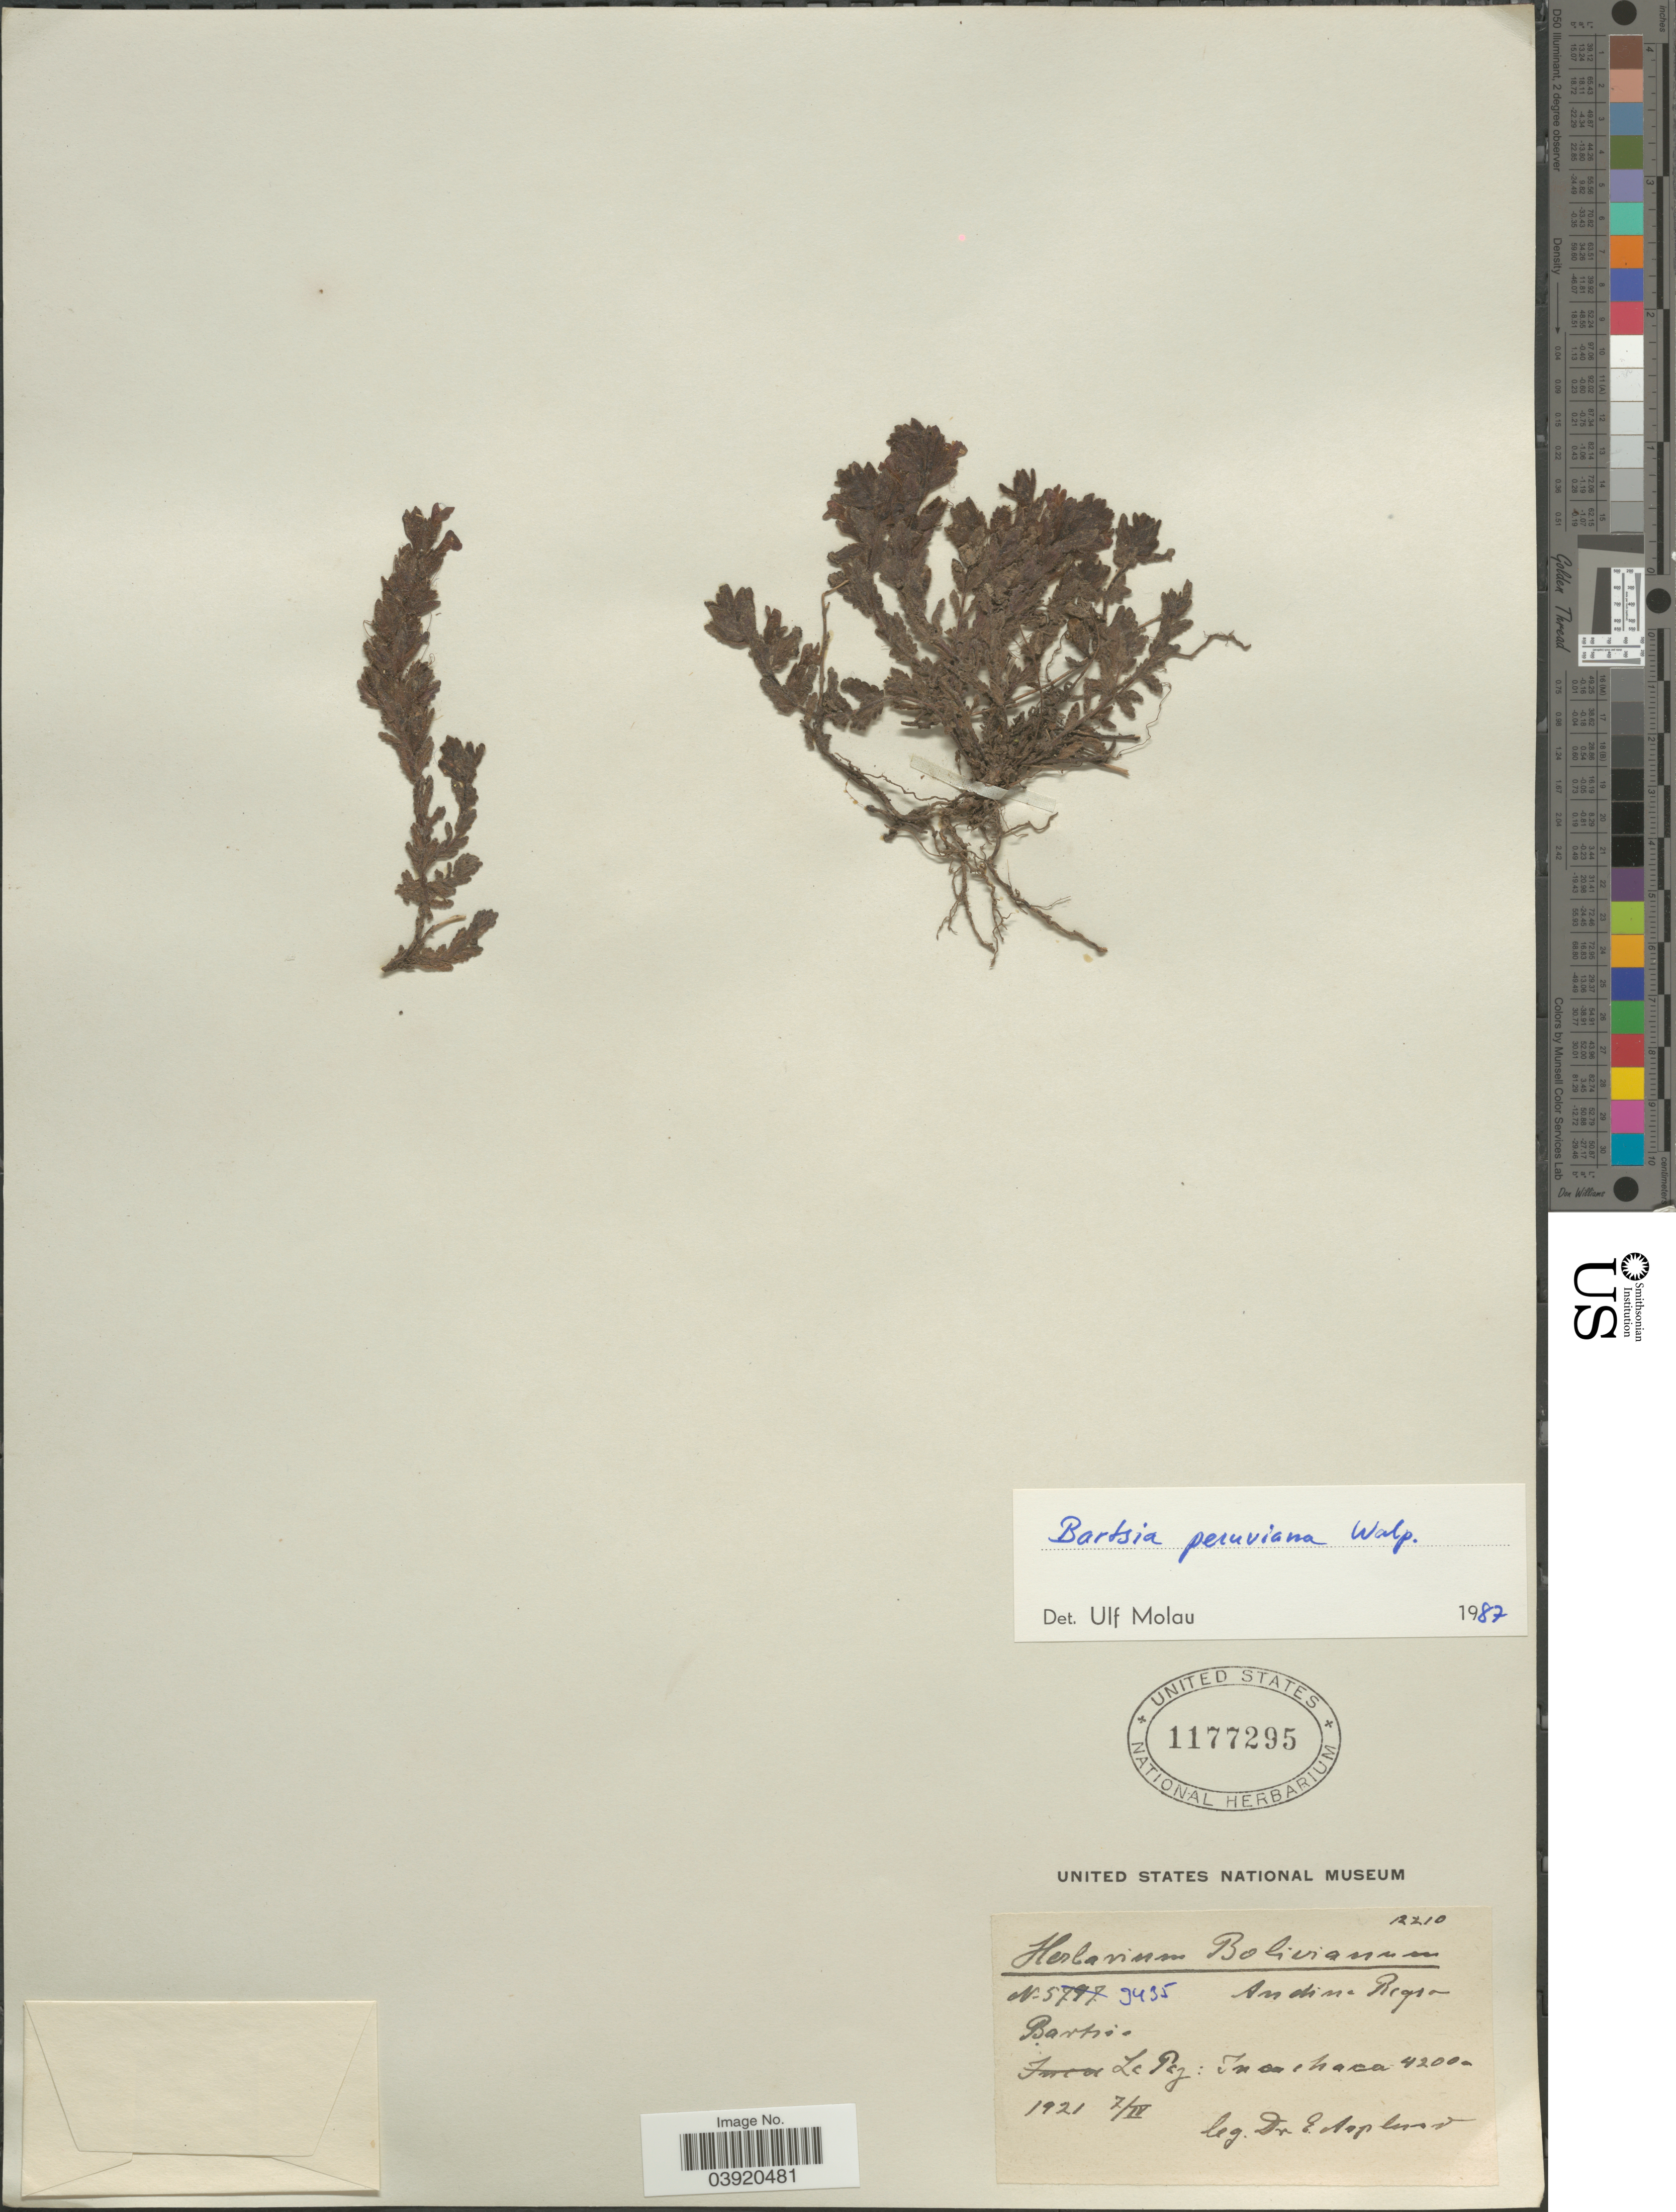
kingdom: Plantae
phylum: Tracheophyta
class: Magnoliopsida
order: Lamiales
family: Orobanchaceae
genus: Bartsia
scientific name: Bartsia peruviana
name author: Walp.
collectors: E. Asplund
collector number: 3435/12210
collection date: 1921-04-07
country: Bolivia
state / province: La Paz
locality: Andina Region. Incachaca.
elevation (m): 4200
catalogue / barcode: US 1177295